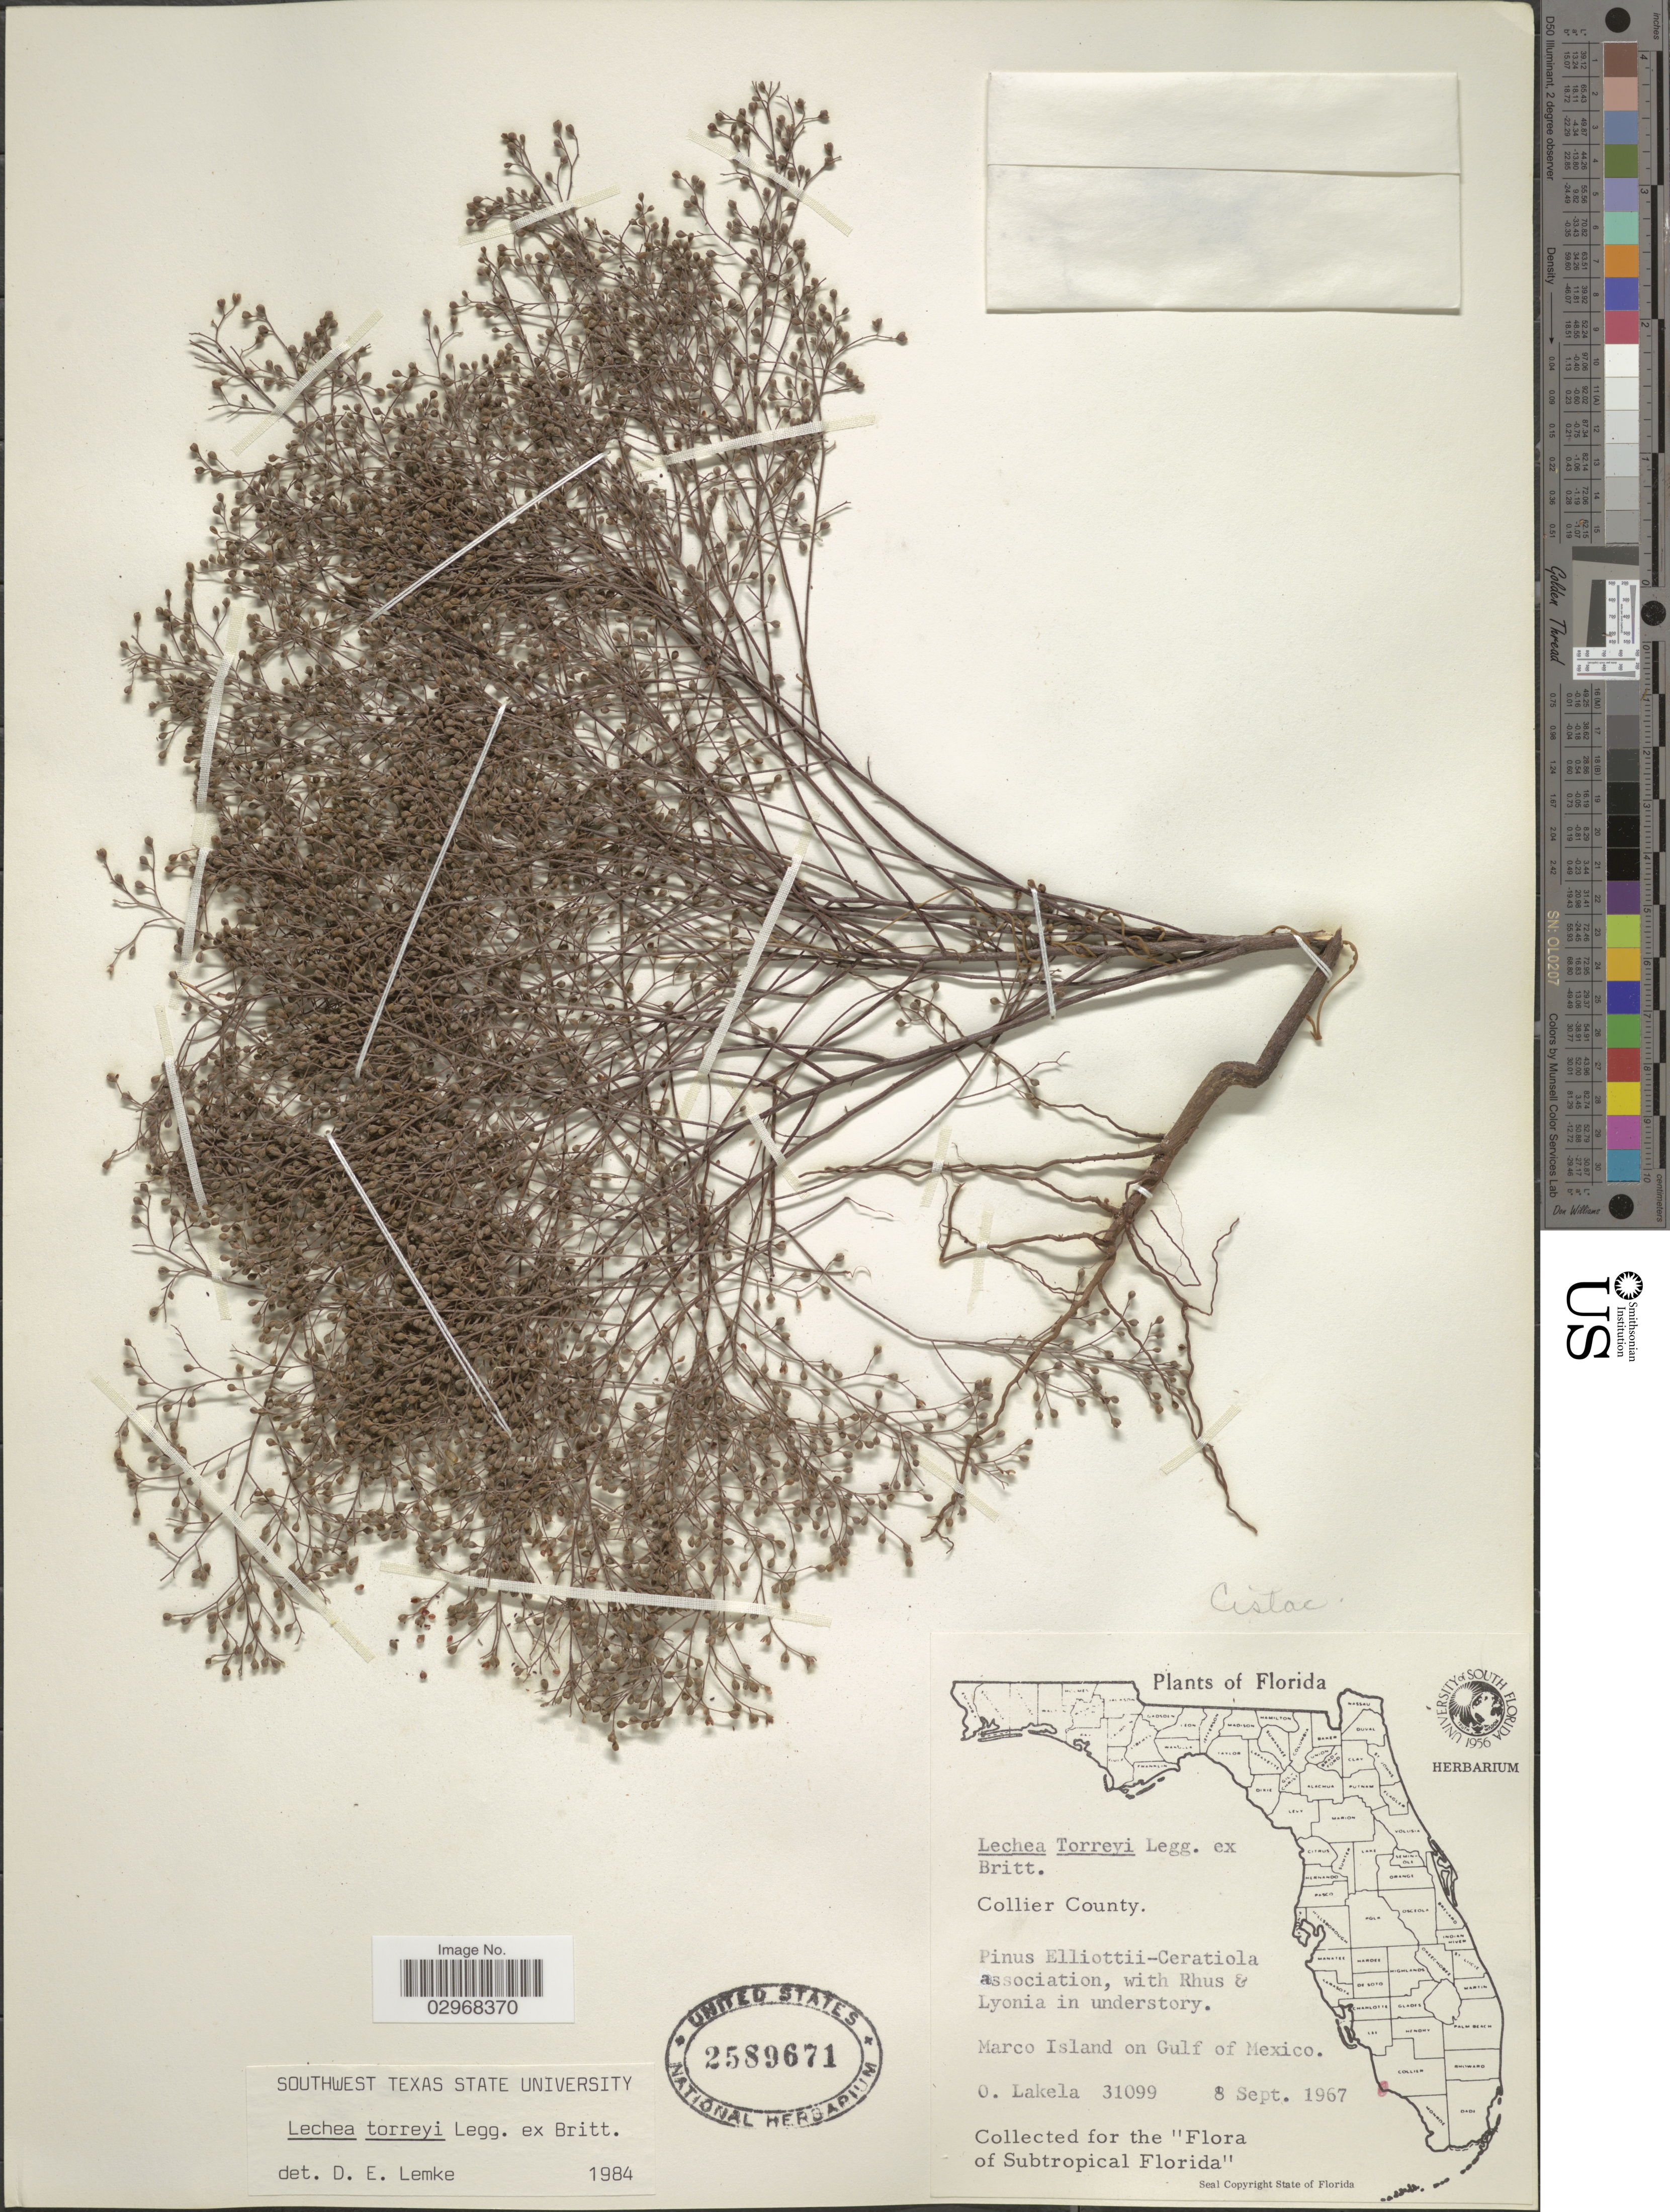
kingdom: Plantae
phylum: Tracheophyta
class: Magnoliopsida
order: Malvales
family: Cistaceae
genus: Lechea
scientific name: Lechea torreyi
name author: (Chapm.) Legg. ex Britton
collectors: O. Lakela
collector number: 31099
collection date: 1967-09-08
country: United States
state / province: Florida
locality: Collier County. Marco Island on Gulf on Mexico.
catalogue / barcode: US 2589671